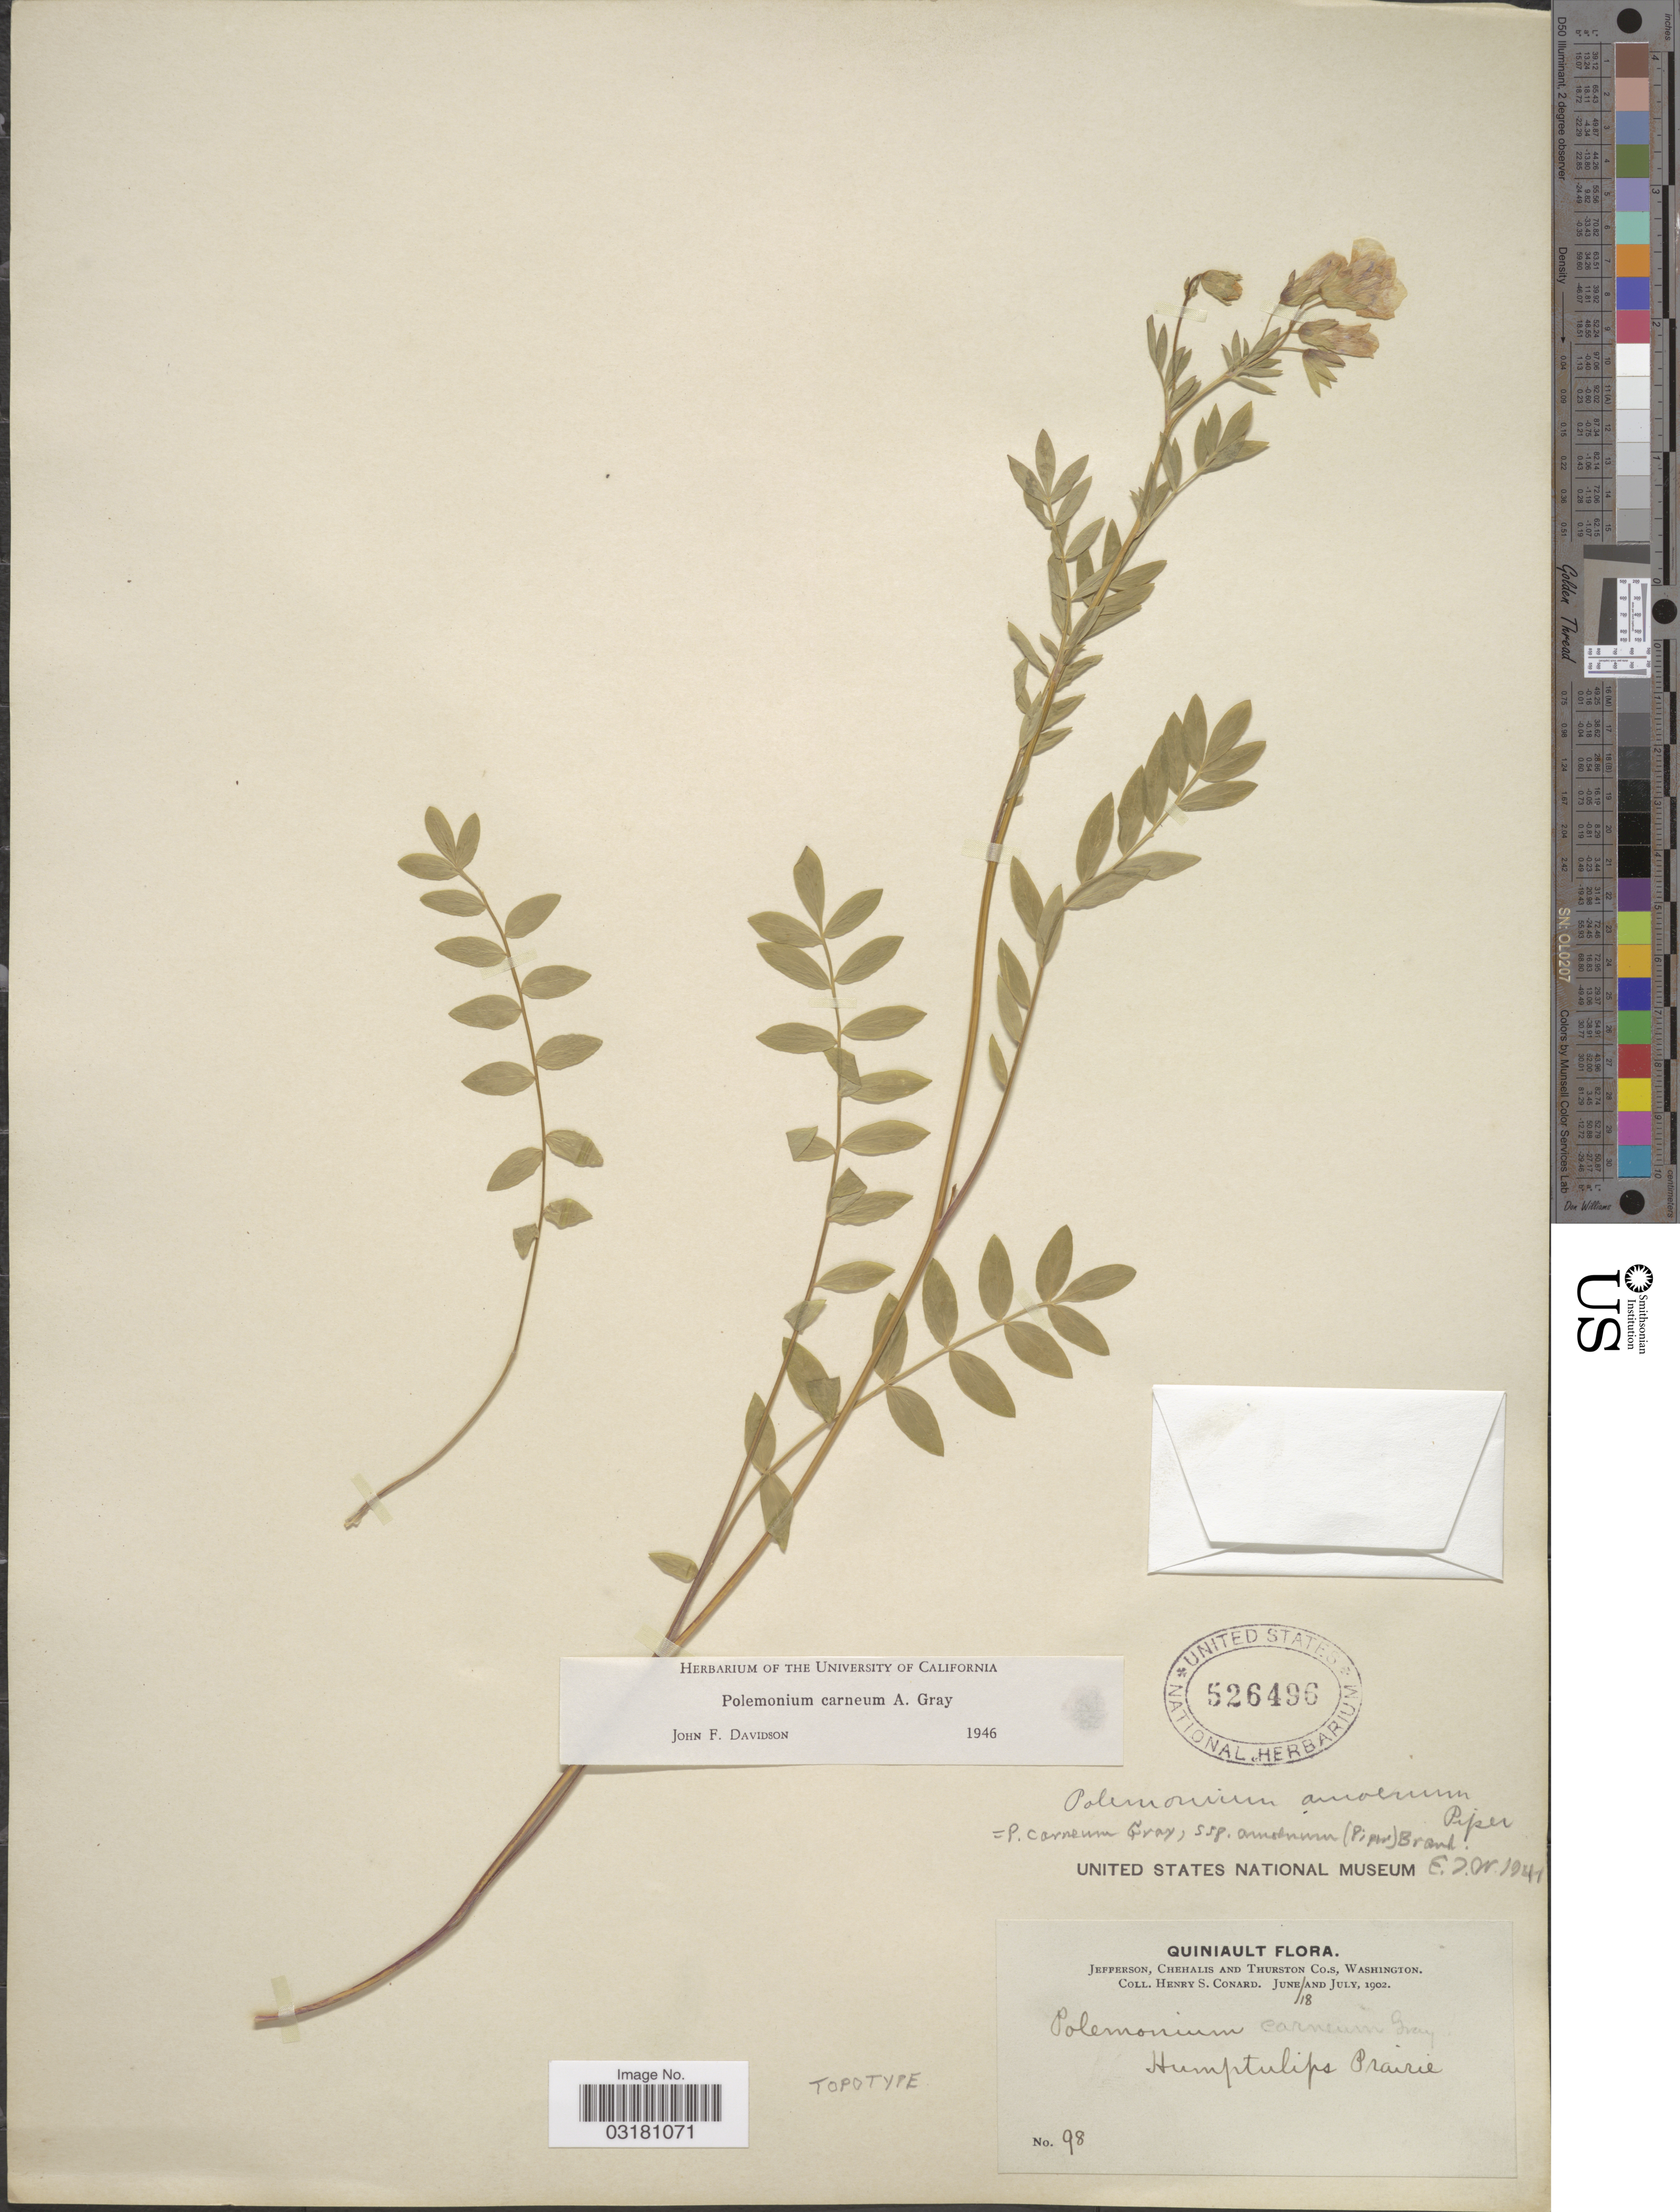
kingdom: Plantae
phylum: Tracheophyta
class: Magnoliopsida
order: Ericales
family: Polemoniaceae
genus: Polemonium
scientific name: Polemonium carneum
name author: A. Gray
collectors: H. S. Conard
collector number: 98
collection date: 1902-06-18/1902-07-18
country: United States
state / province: Washington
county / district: Thurston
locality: Quiniault. Jefferson, Chehalis and Thurston Co.s. Humptulips Prairie.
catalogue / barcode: US 526496